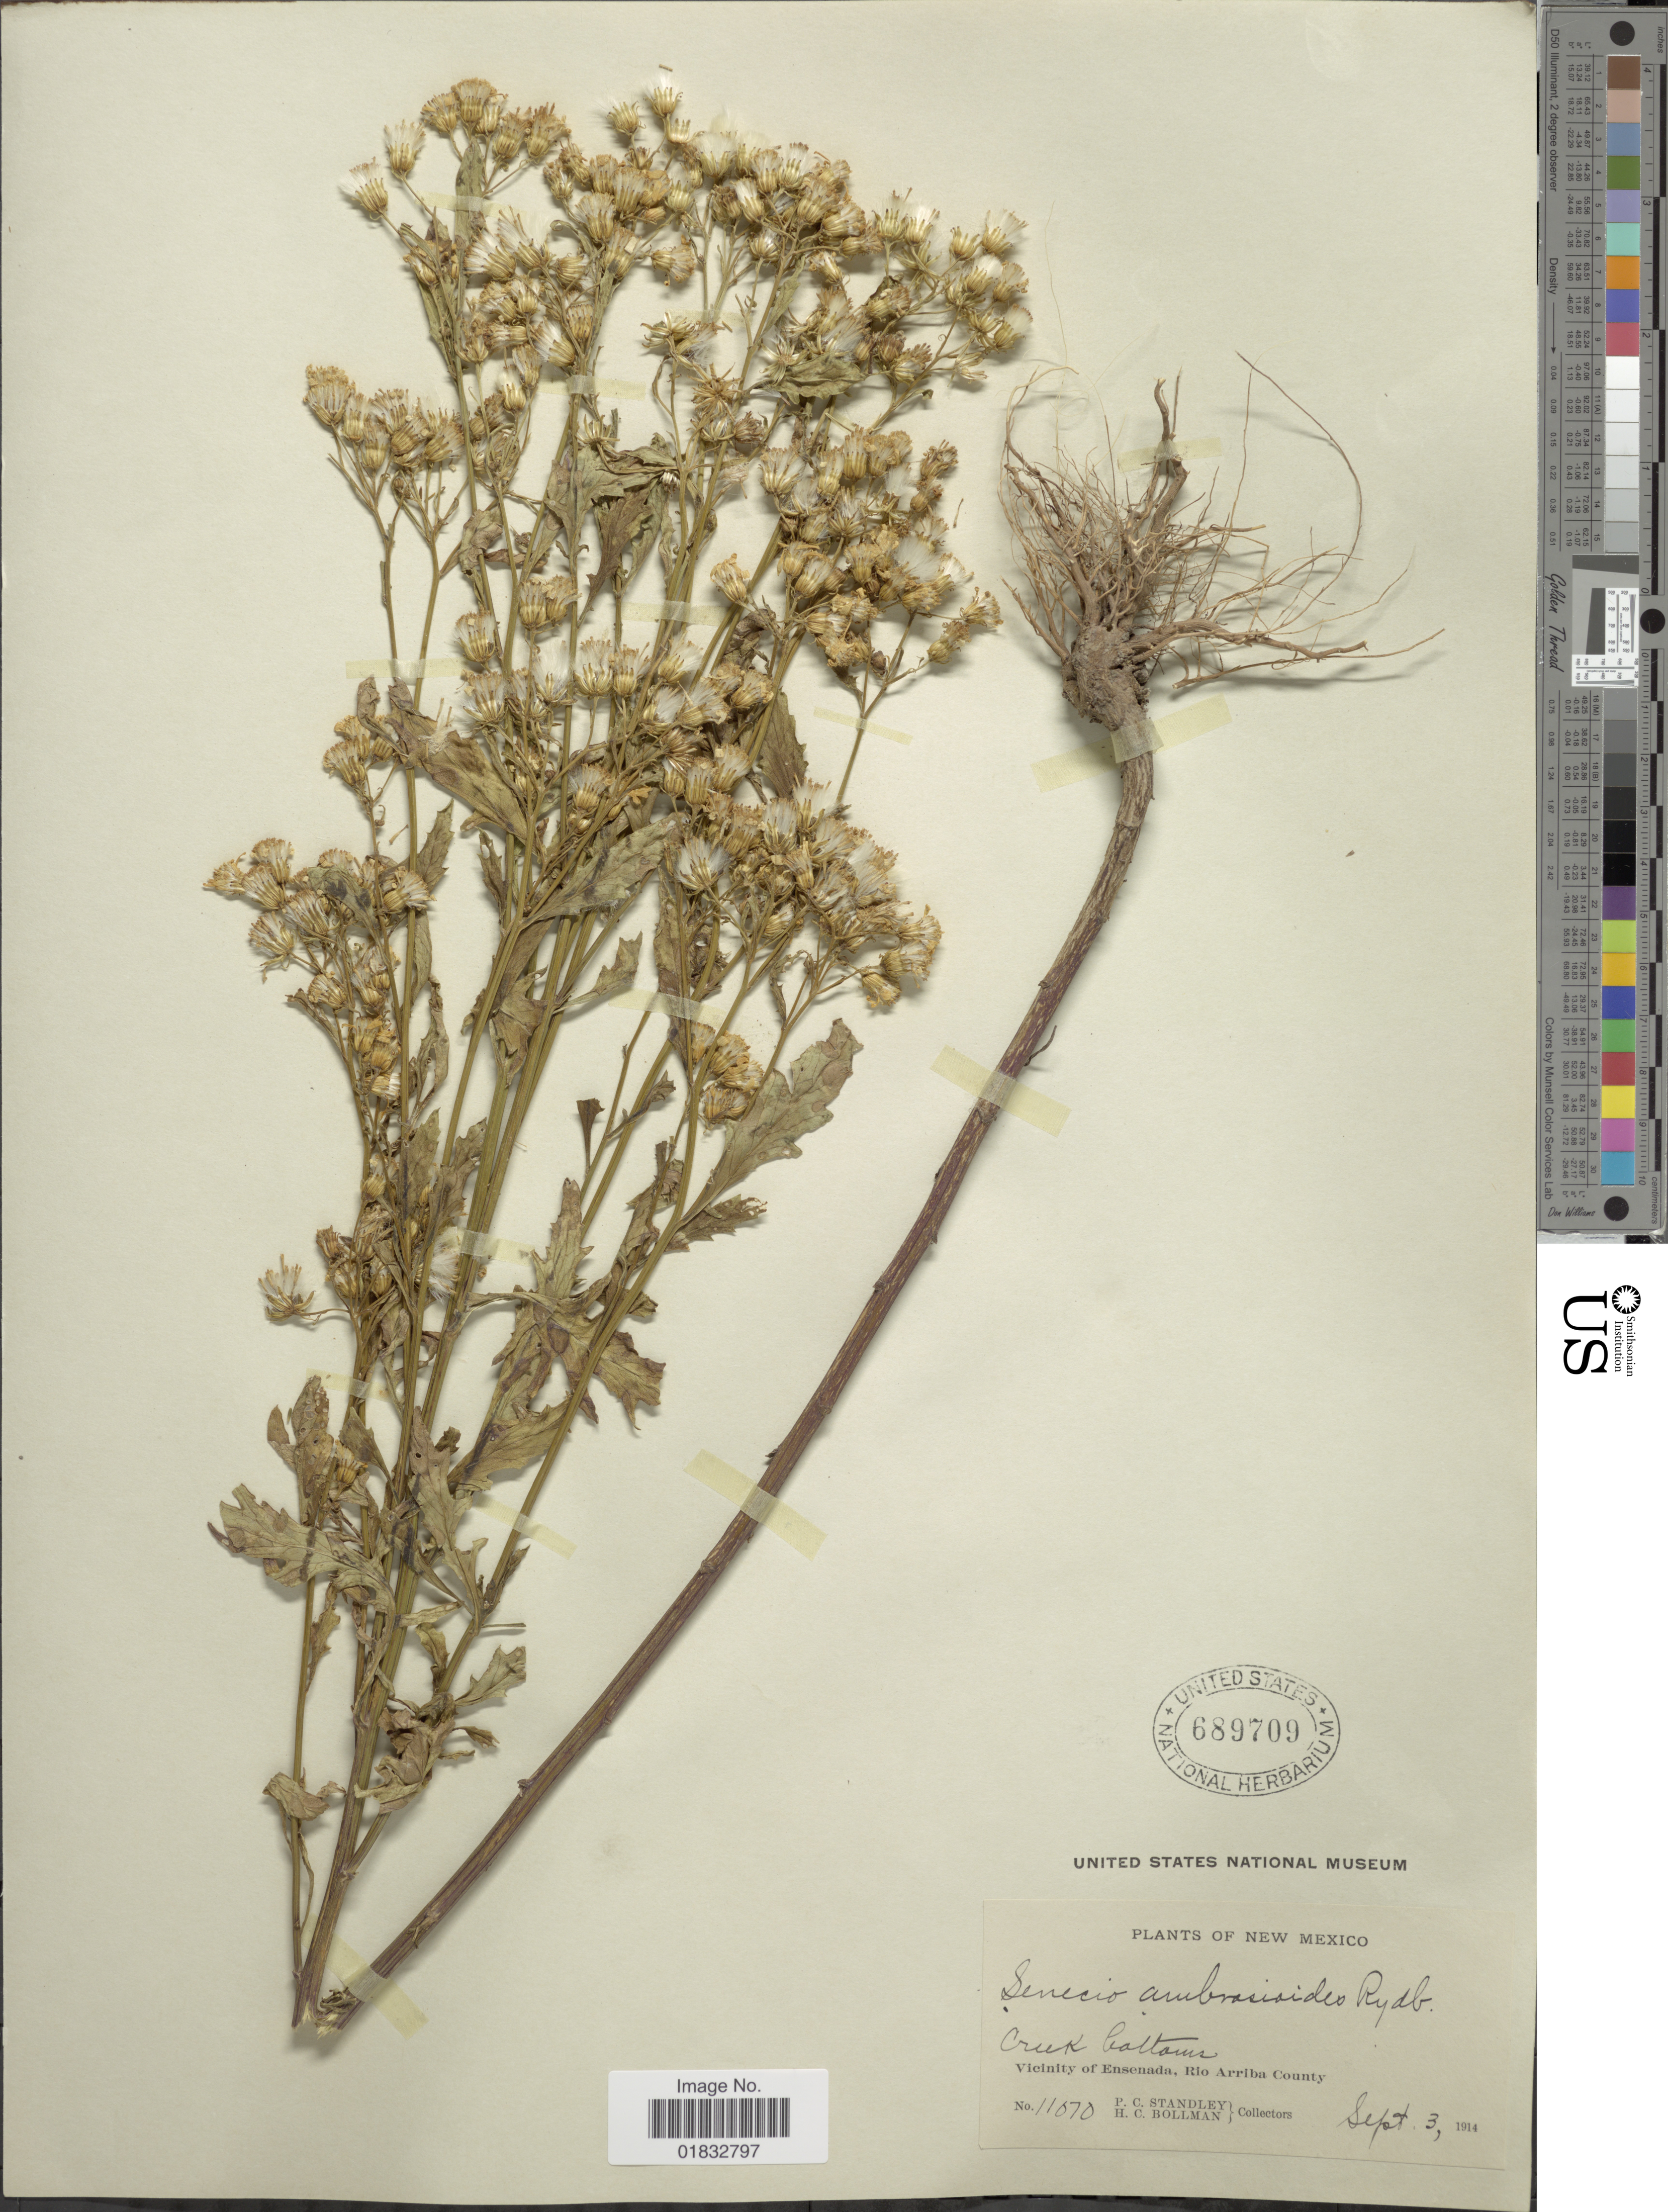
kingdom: Plantae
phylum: Tracheophyta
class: Magnoliopsida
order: Asterales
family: Asteraceae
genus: Senecio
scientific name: Senecio eremophilus var. kingii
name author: (Rydb.) Greenm.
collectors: P. C. Standley & H. C. Bollman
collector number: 11070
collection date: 1914-09-03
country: United States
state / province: New Mexico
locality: Cree bottoms, Vicinity of Ensenada, Rio Arriba County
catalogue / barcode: US 689709